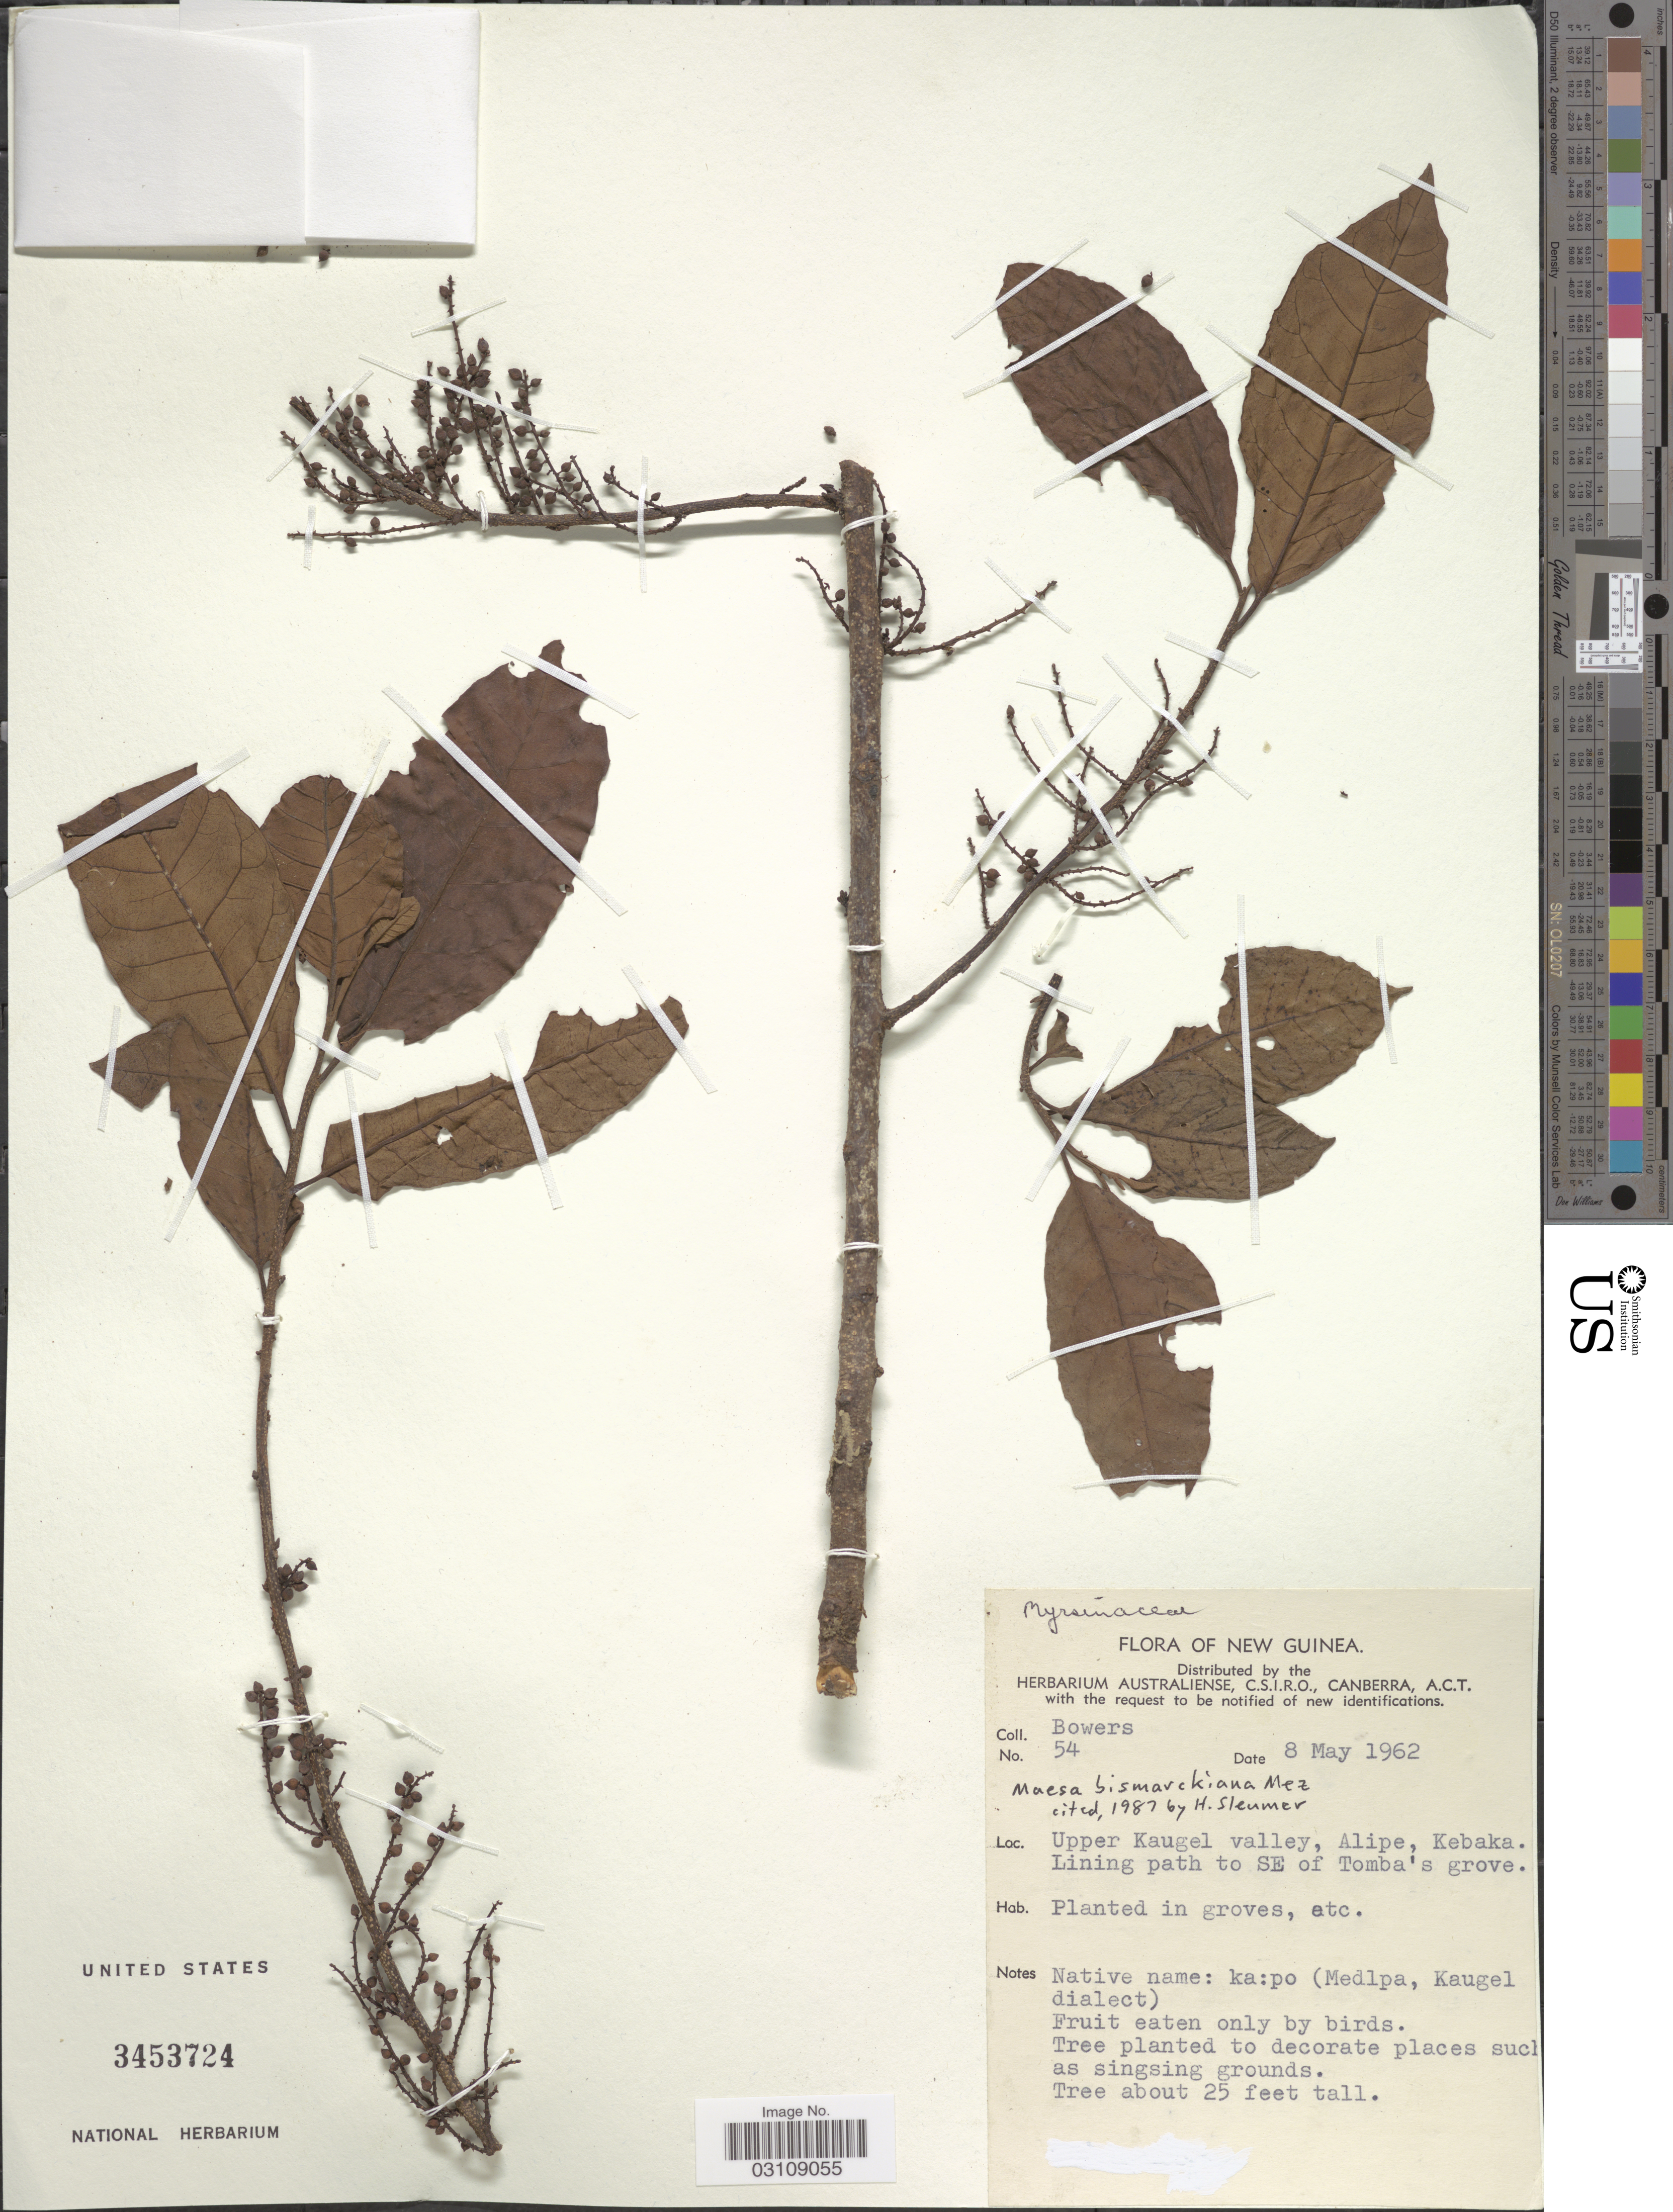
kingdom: Plantae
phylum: Tracheophyta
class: Magnoliopsida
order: Ericales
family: Primulaceae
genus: Maesa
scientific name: Maesa bismarckiana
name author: Mez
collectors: -. Bowers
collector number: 54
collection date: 1962-05-08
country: Papua New Guinea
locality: New Guinea, Upper Kaugel valley, Alipe, Kebaka. Lining path to SE of Tomba's grove.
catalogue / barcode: US 3453724